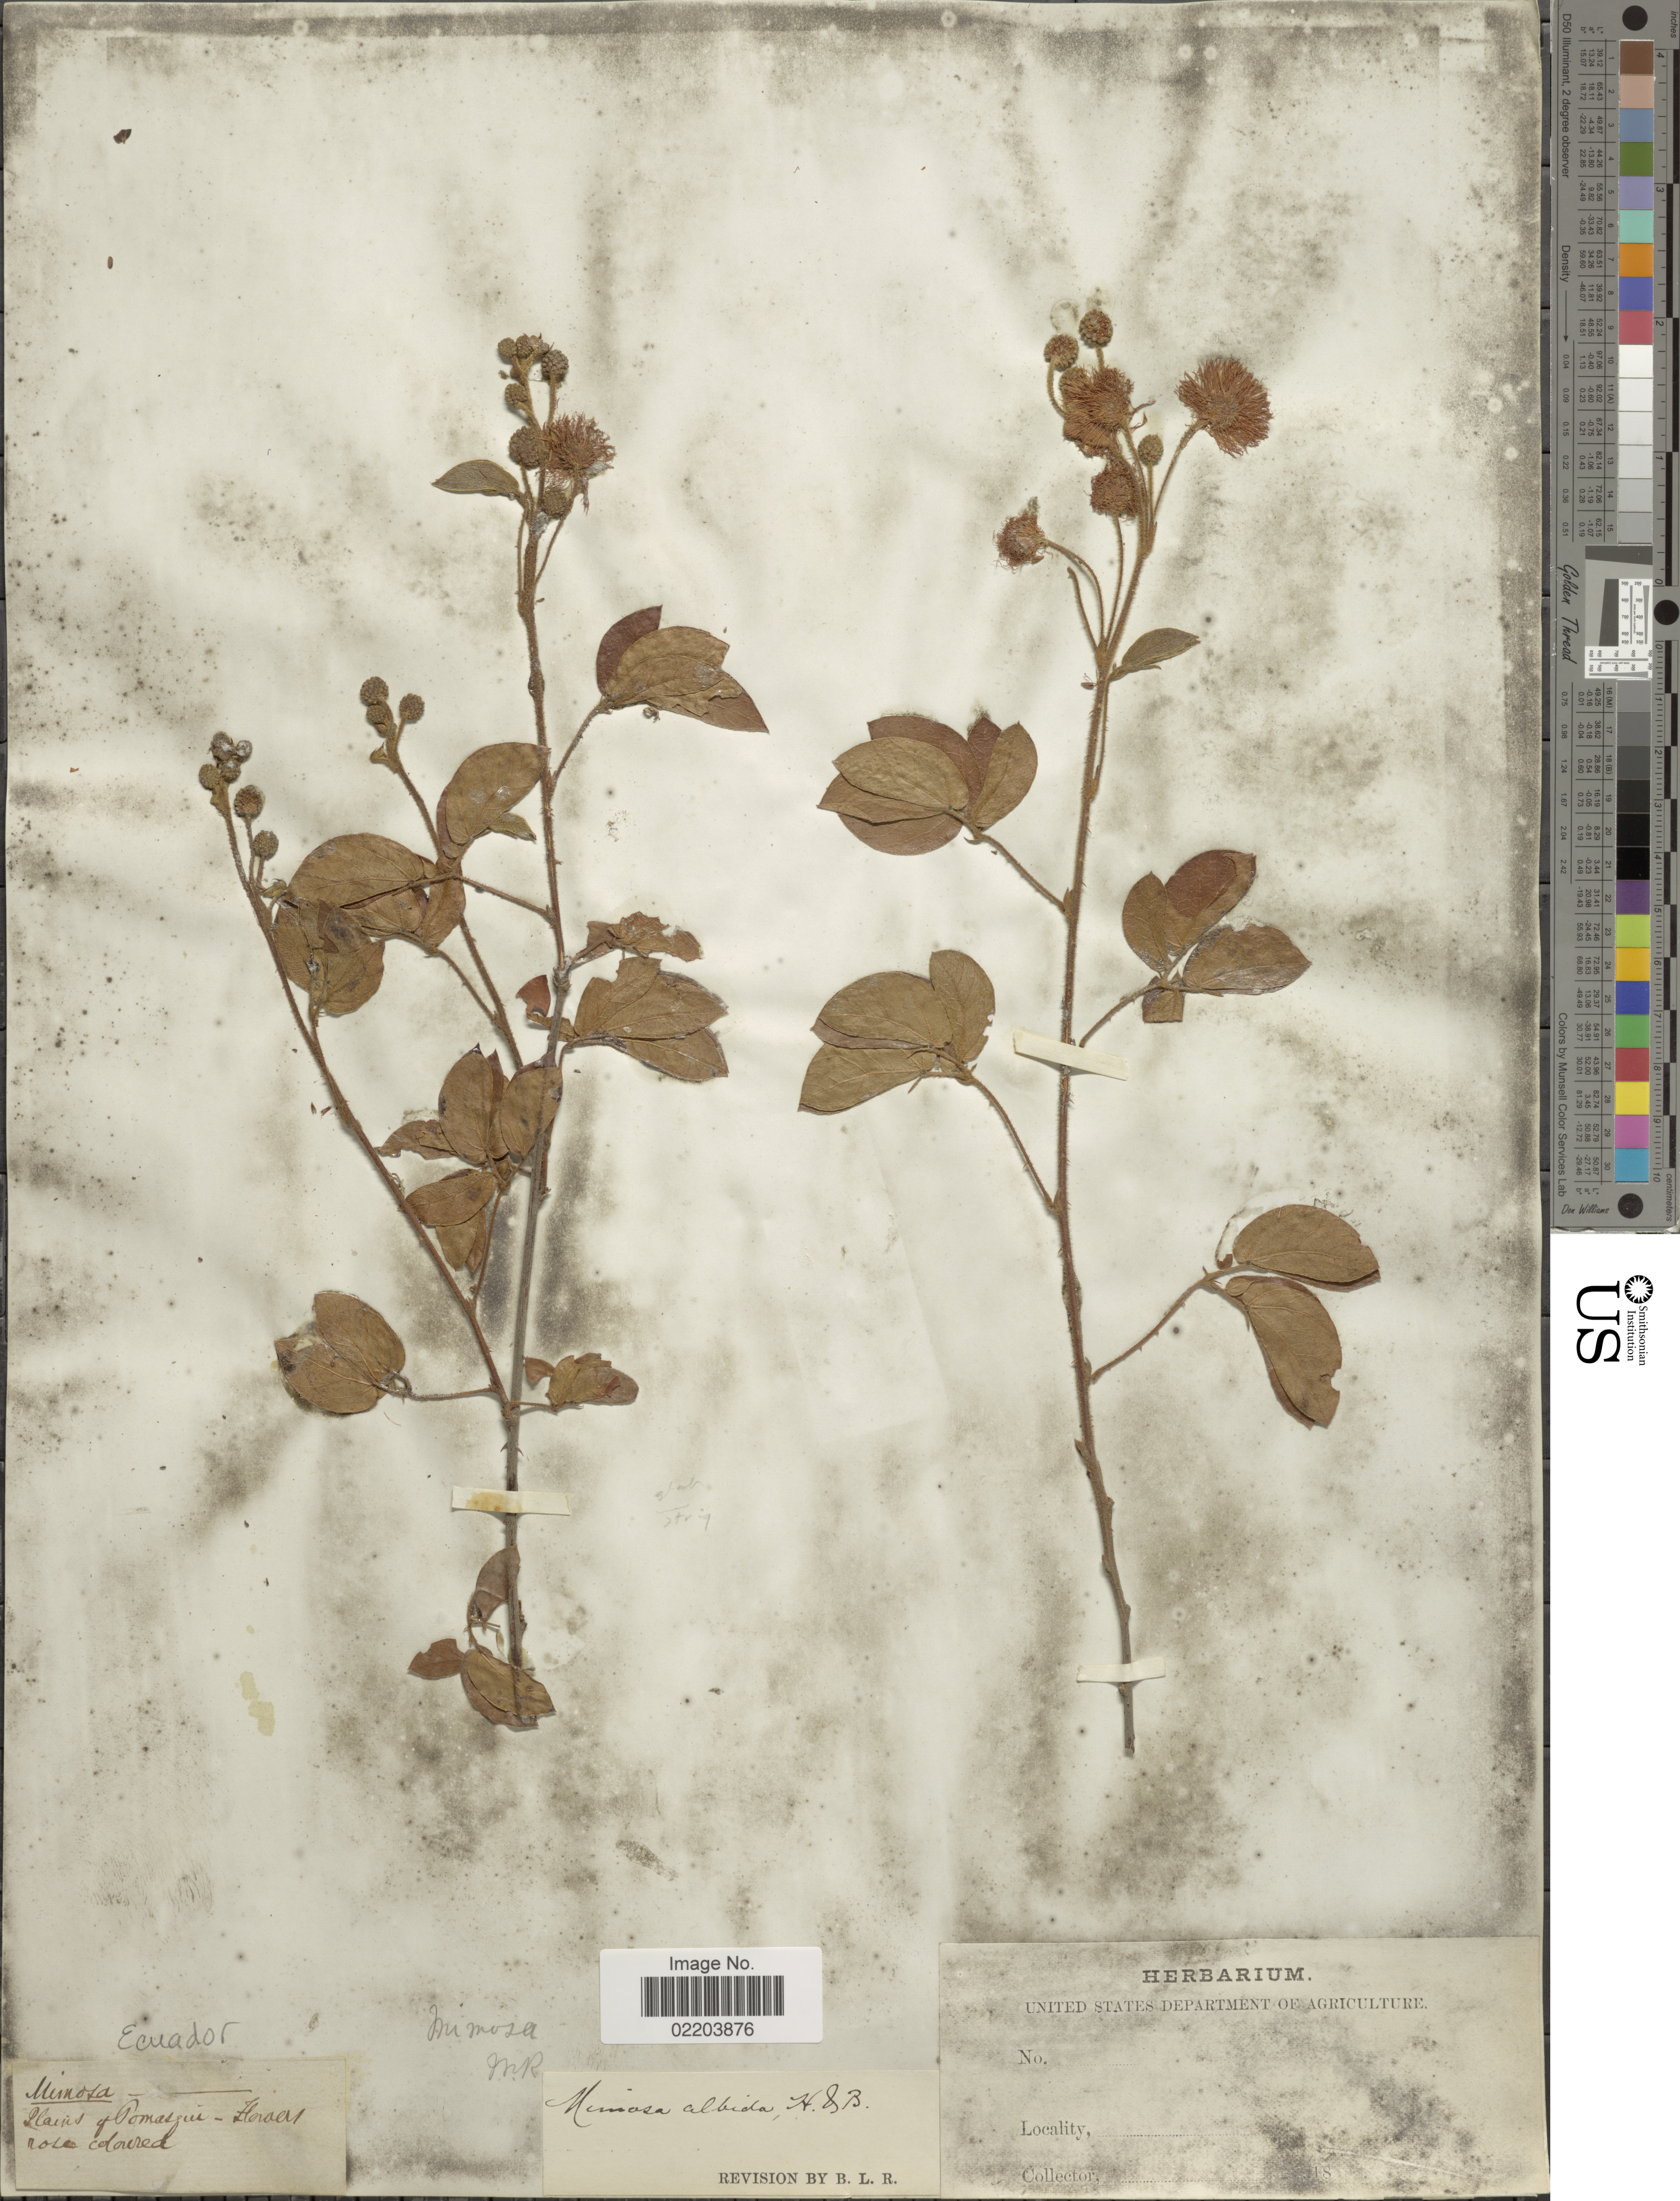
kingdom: Plantae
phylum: Tracheophyta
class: Magnoliopsida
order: Fabales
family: Fabaceae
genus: Mimosa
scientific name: Mimosa albida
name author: Humb. & Bonpl. ex Willd.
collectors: Facchini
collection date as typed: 18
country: Ecuador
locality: Plains of Pomasqui.